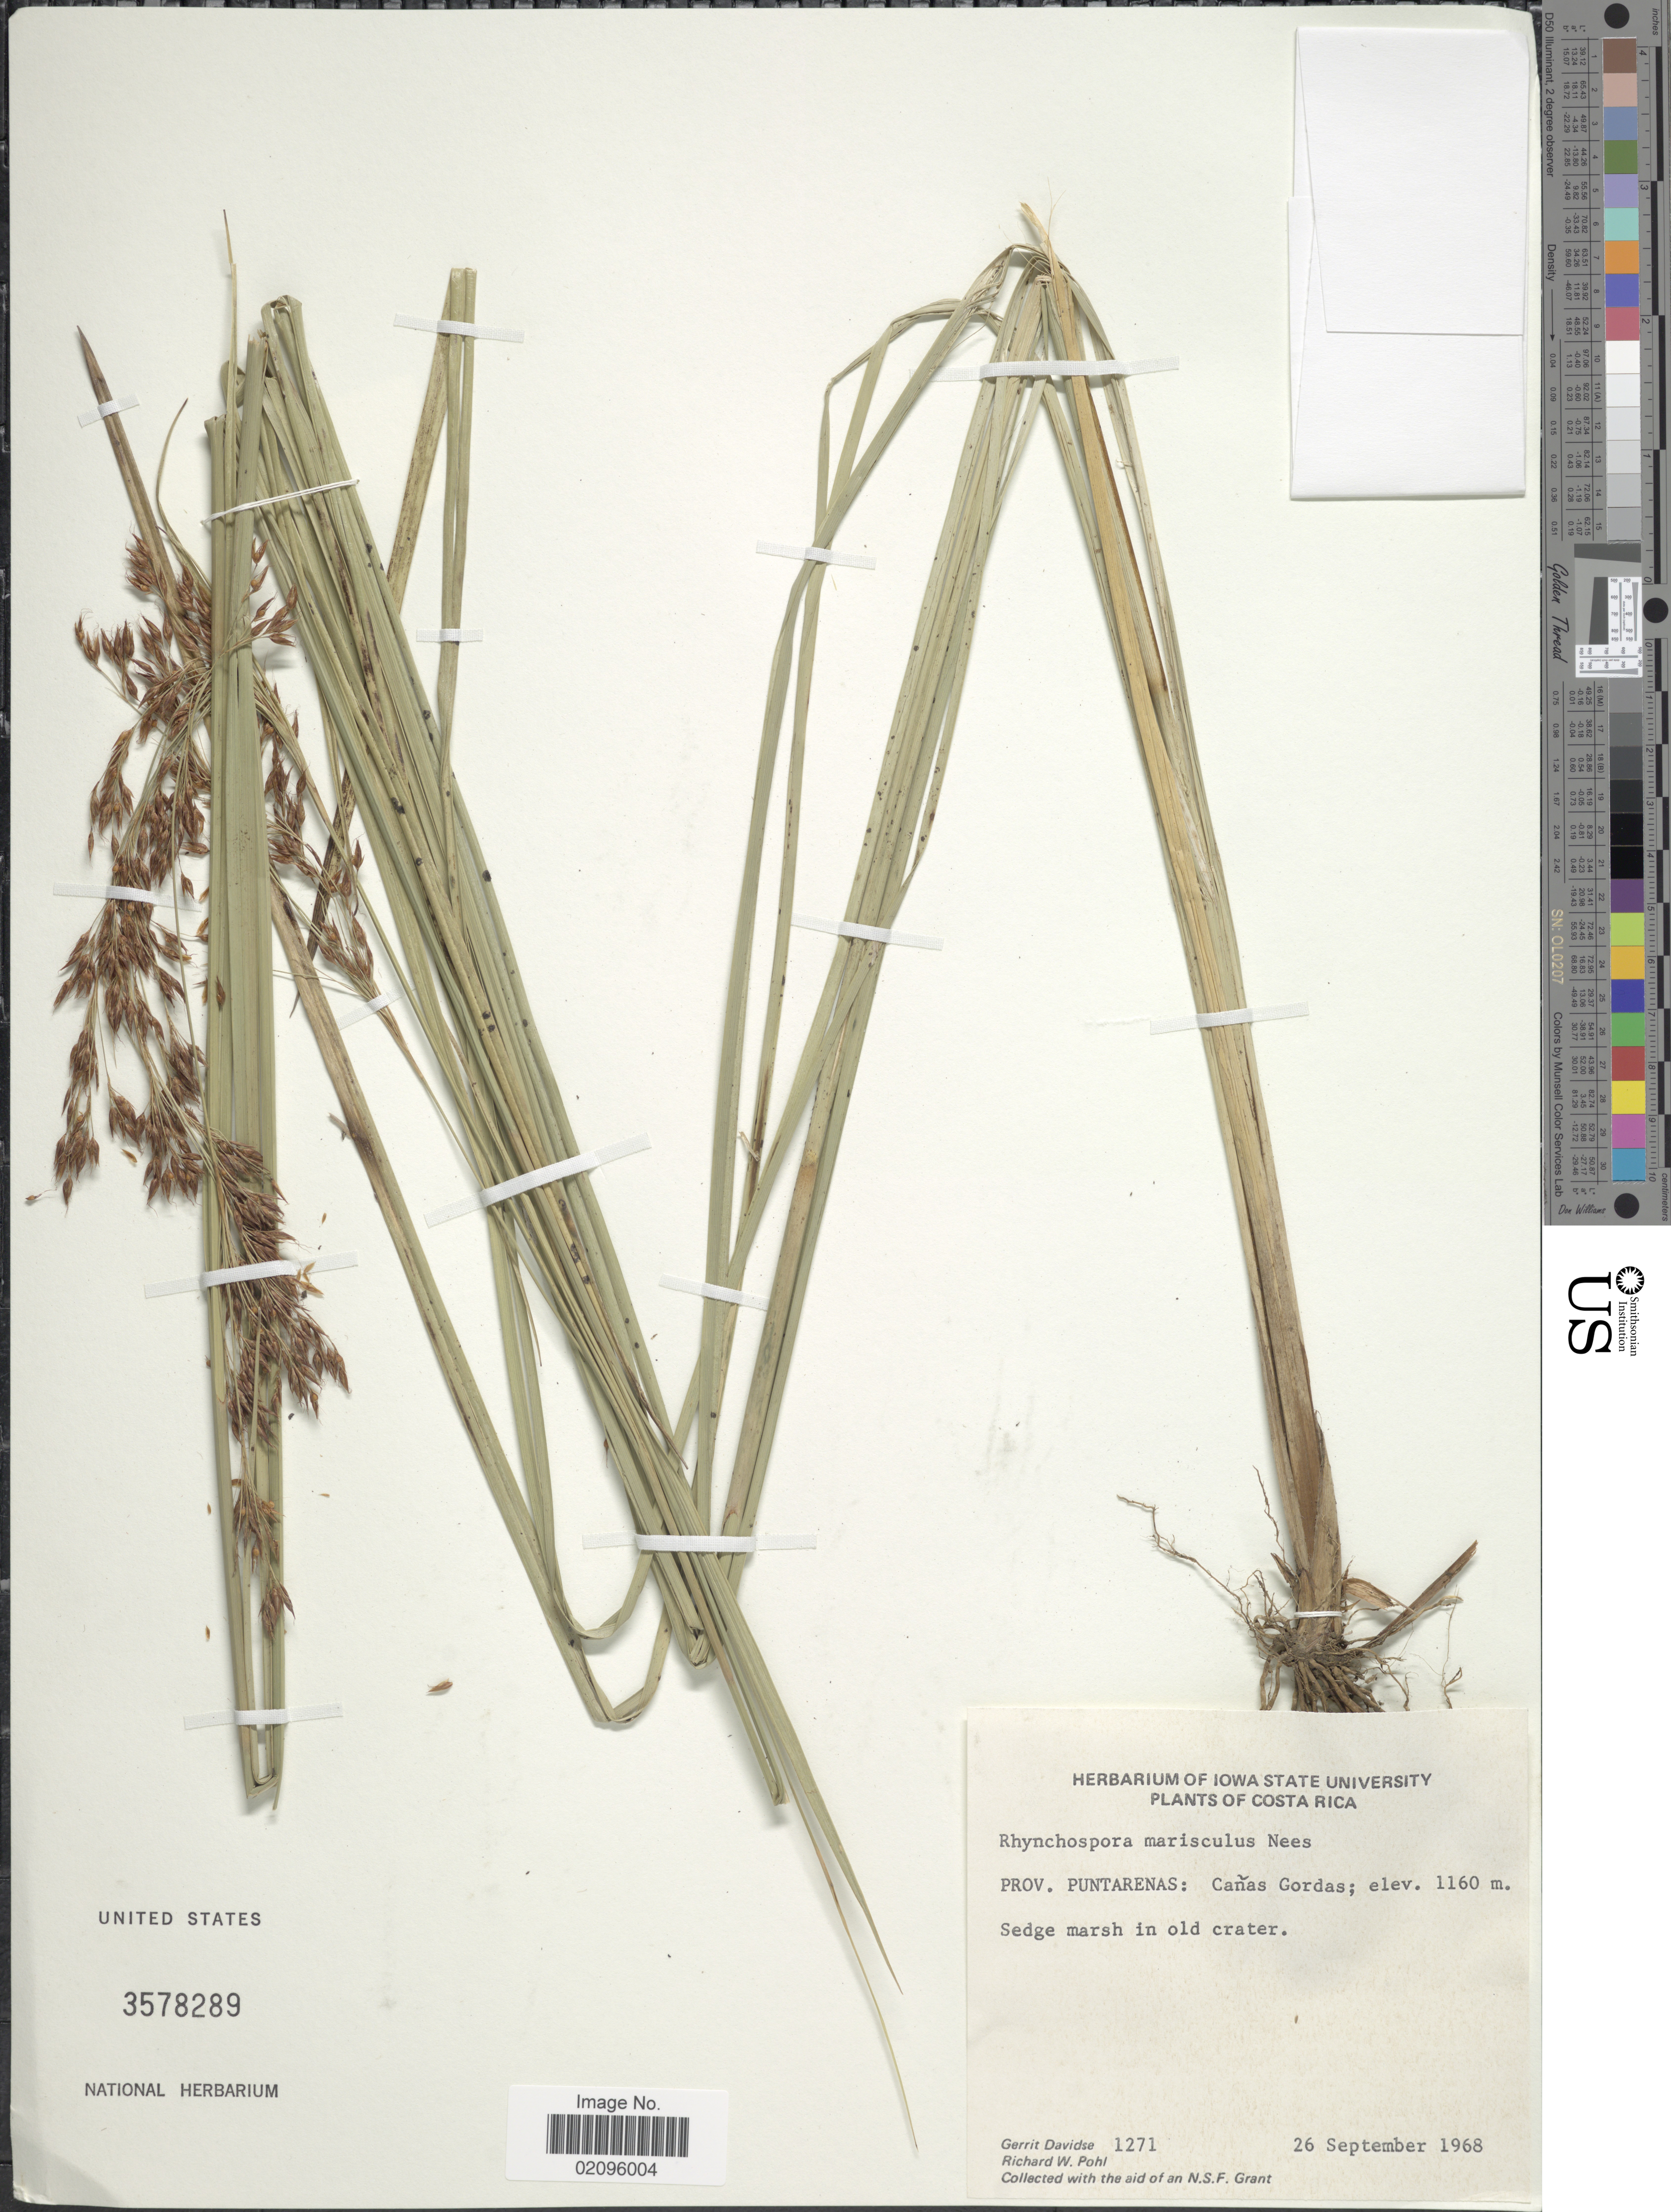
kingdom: Plantae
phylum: Tracheophyta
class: Liliopsida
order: Poales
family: Cyperaceae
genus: Rhynchospora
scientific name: Rhynchospora marisculus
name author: Lindl. & Nees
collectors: G. Davidse & R. W. Pohl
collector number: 1271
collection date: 1968-09-26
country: Costa Rica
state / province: Puntarenas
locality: Canas Gordas, sedge in old crater.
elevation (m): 1160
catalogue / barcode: US 3578289